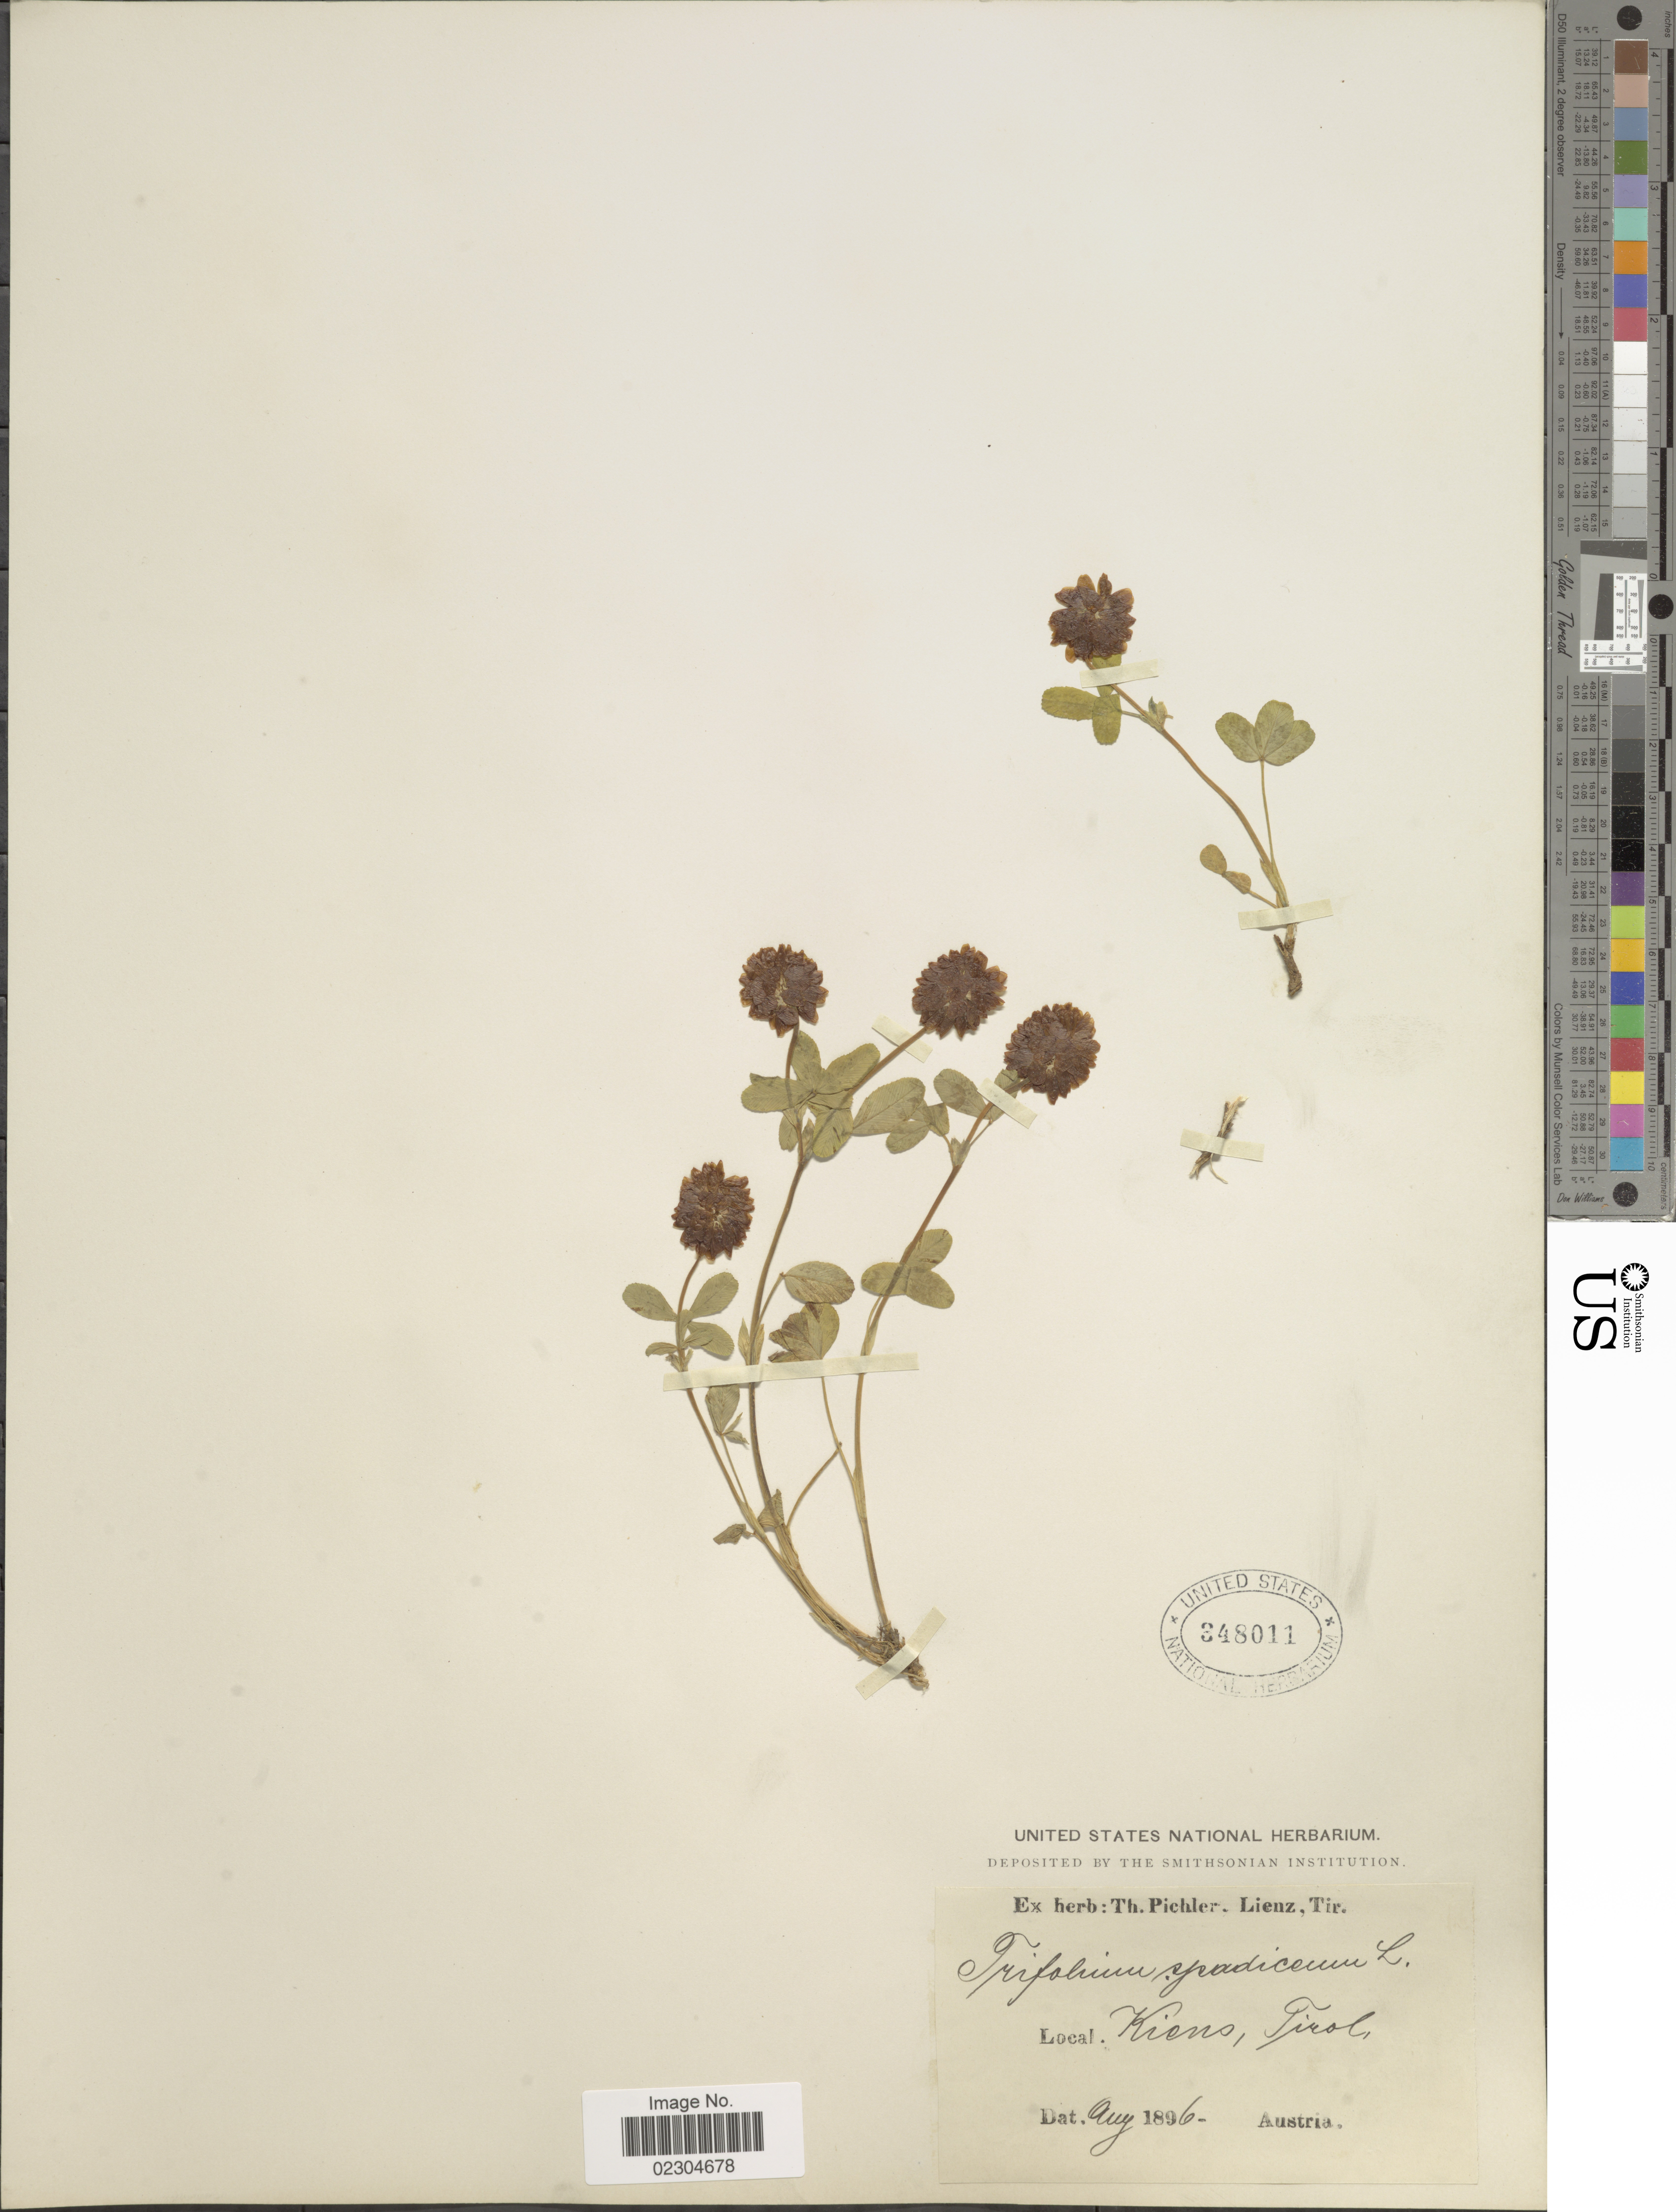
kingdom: Plantae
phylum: Tracheophyta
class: Magnoliopsida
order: Fabales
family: Fabaceae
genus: Trifolium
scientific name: Trifolium spadiceum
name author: L.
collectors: ex herb. T. Pichler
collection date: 1896-08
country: Italy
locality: Kiens, Tirol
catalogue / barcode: US 348011